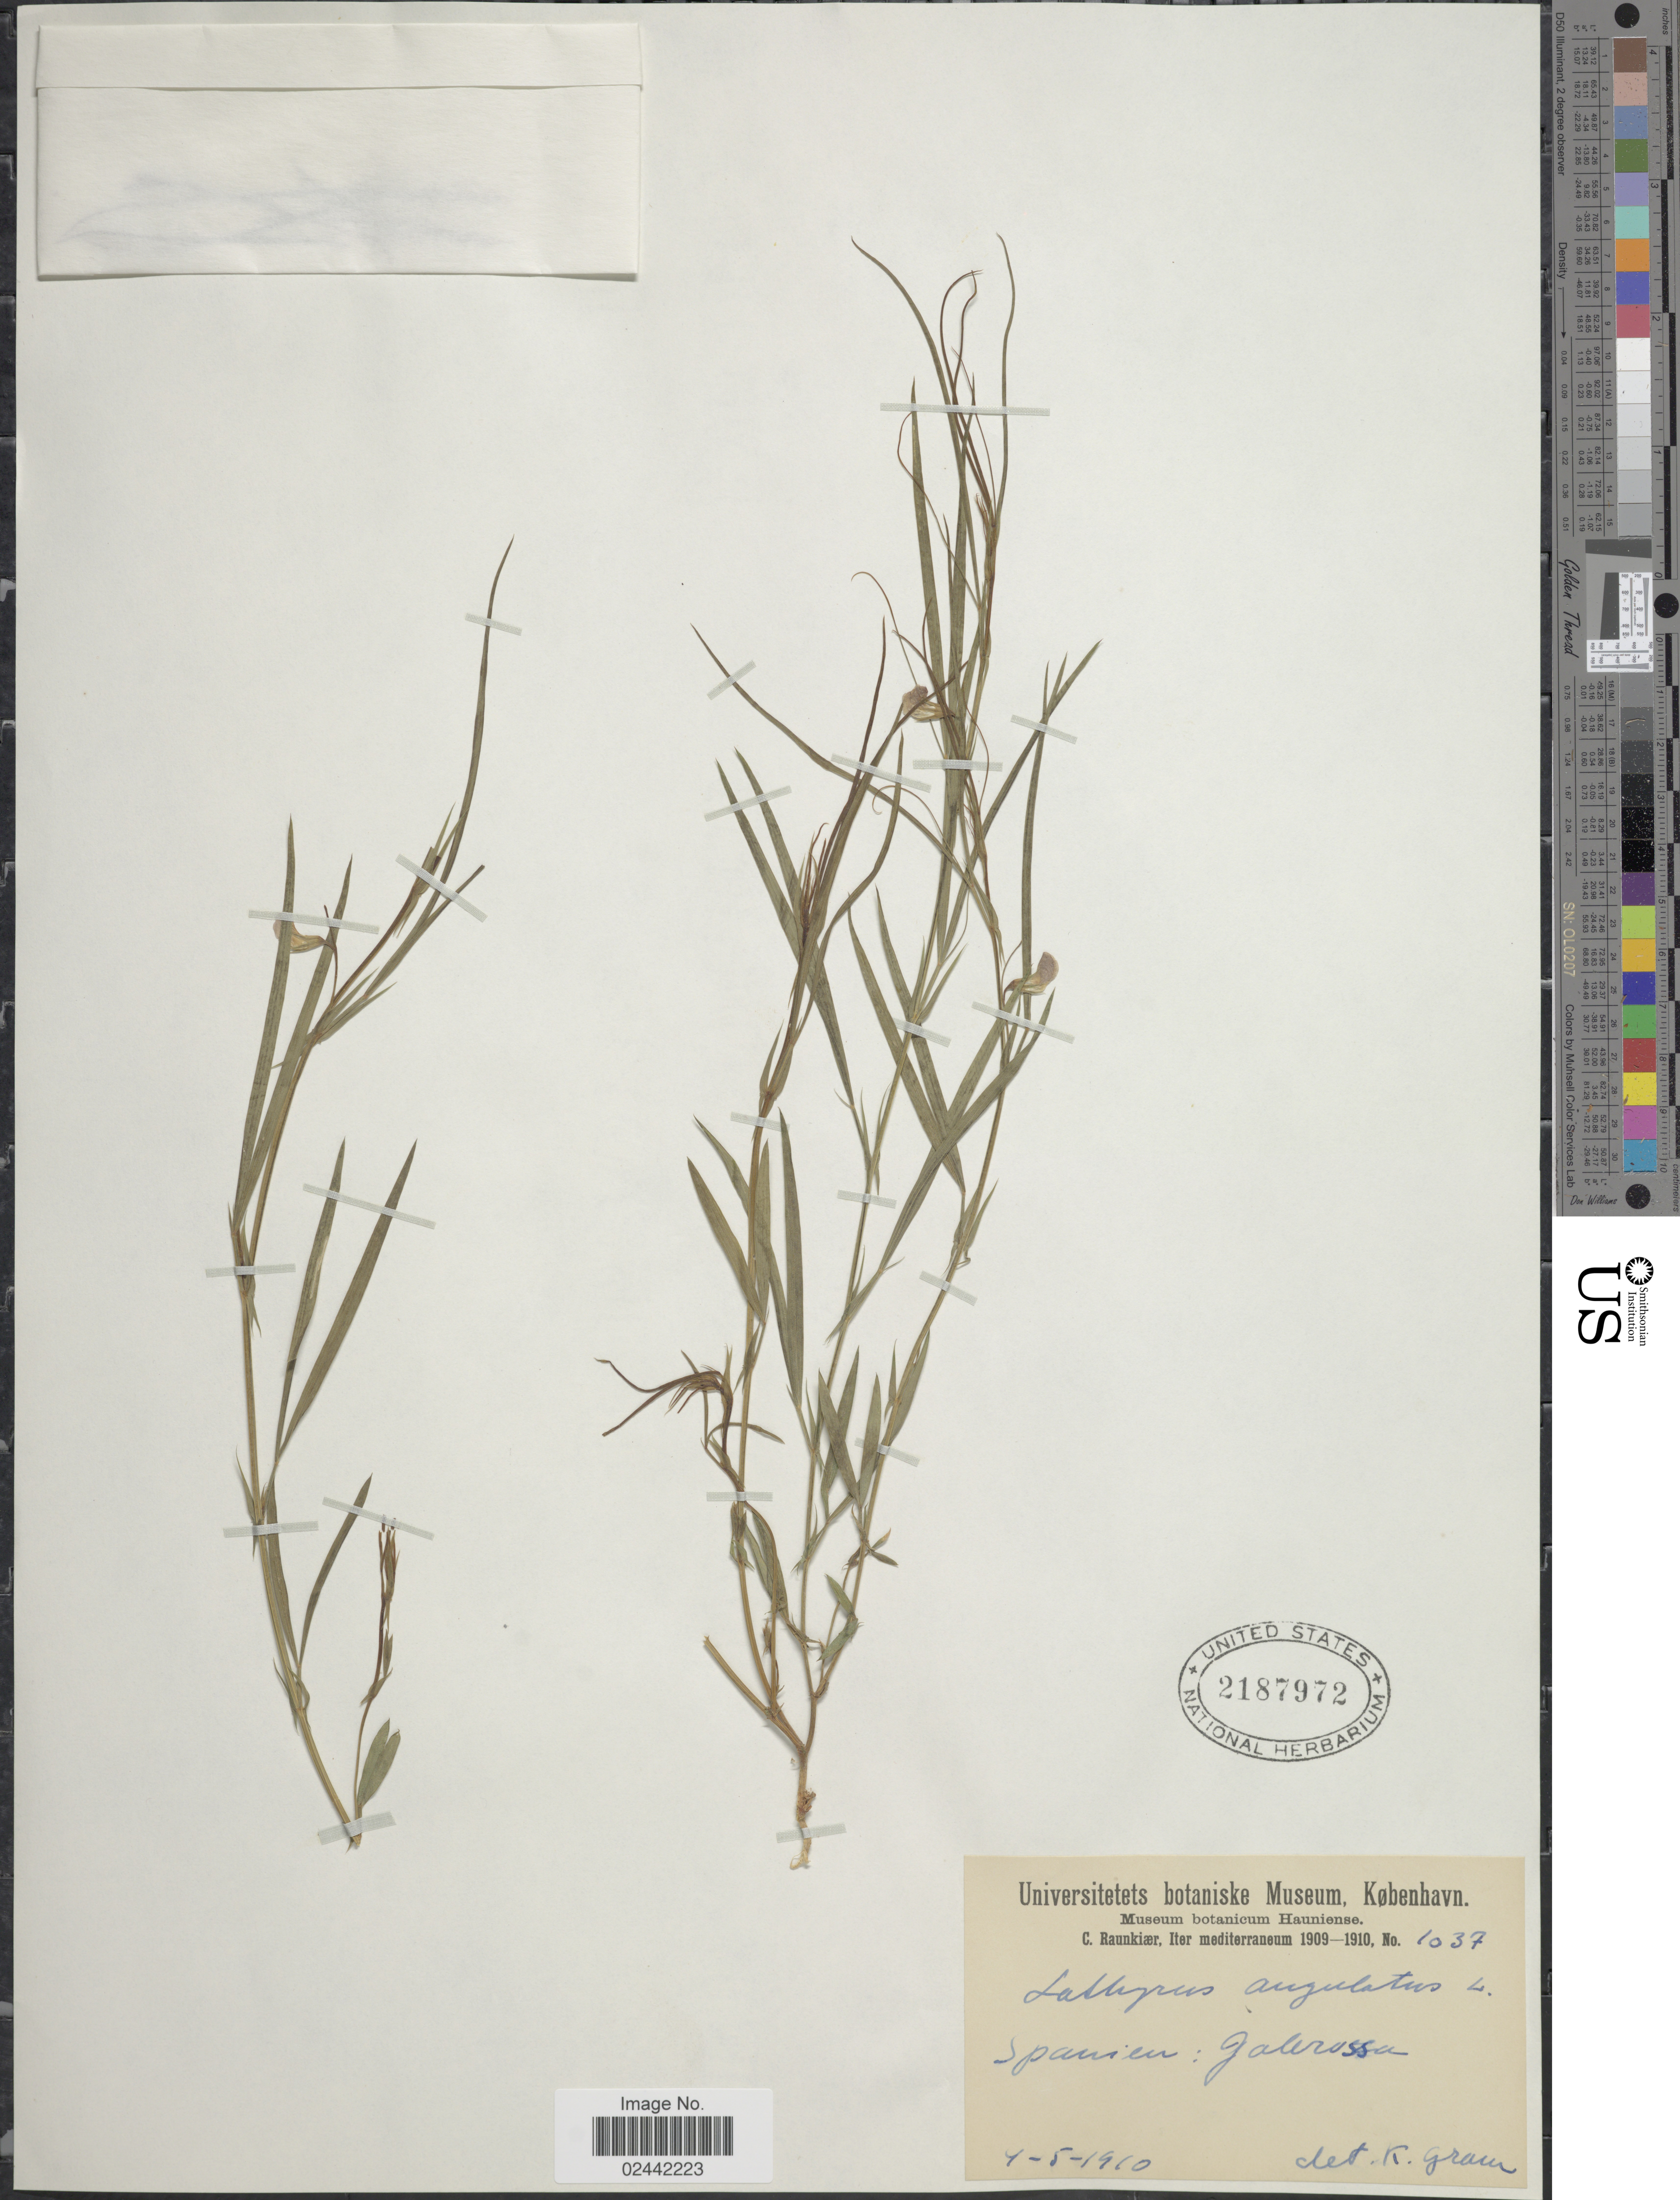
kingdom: Plantae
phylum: Tracheophyta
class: Magnoliopsida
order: Fabales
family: Fabaceae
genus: Lathyrus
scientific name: Lathyrus angulatus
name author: L.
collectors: C. Raunkier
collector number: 1037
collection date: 1910-05-04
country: Spain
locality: Spanien: Galrosse.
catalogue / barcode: US 2187972